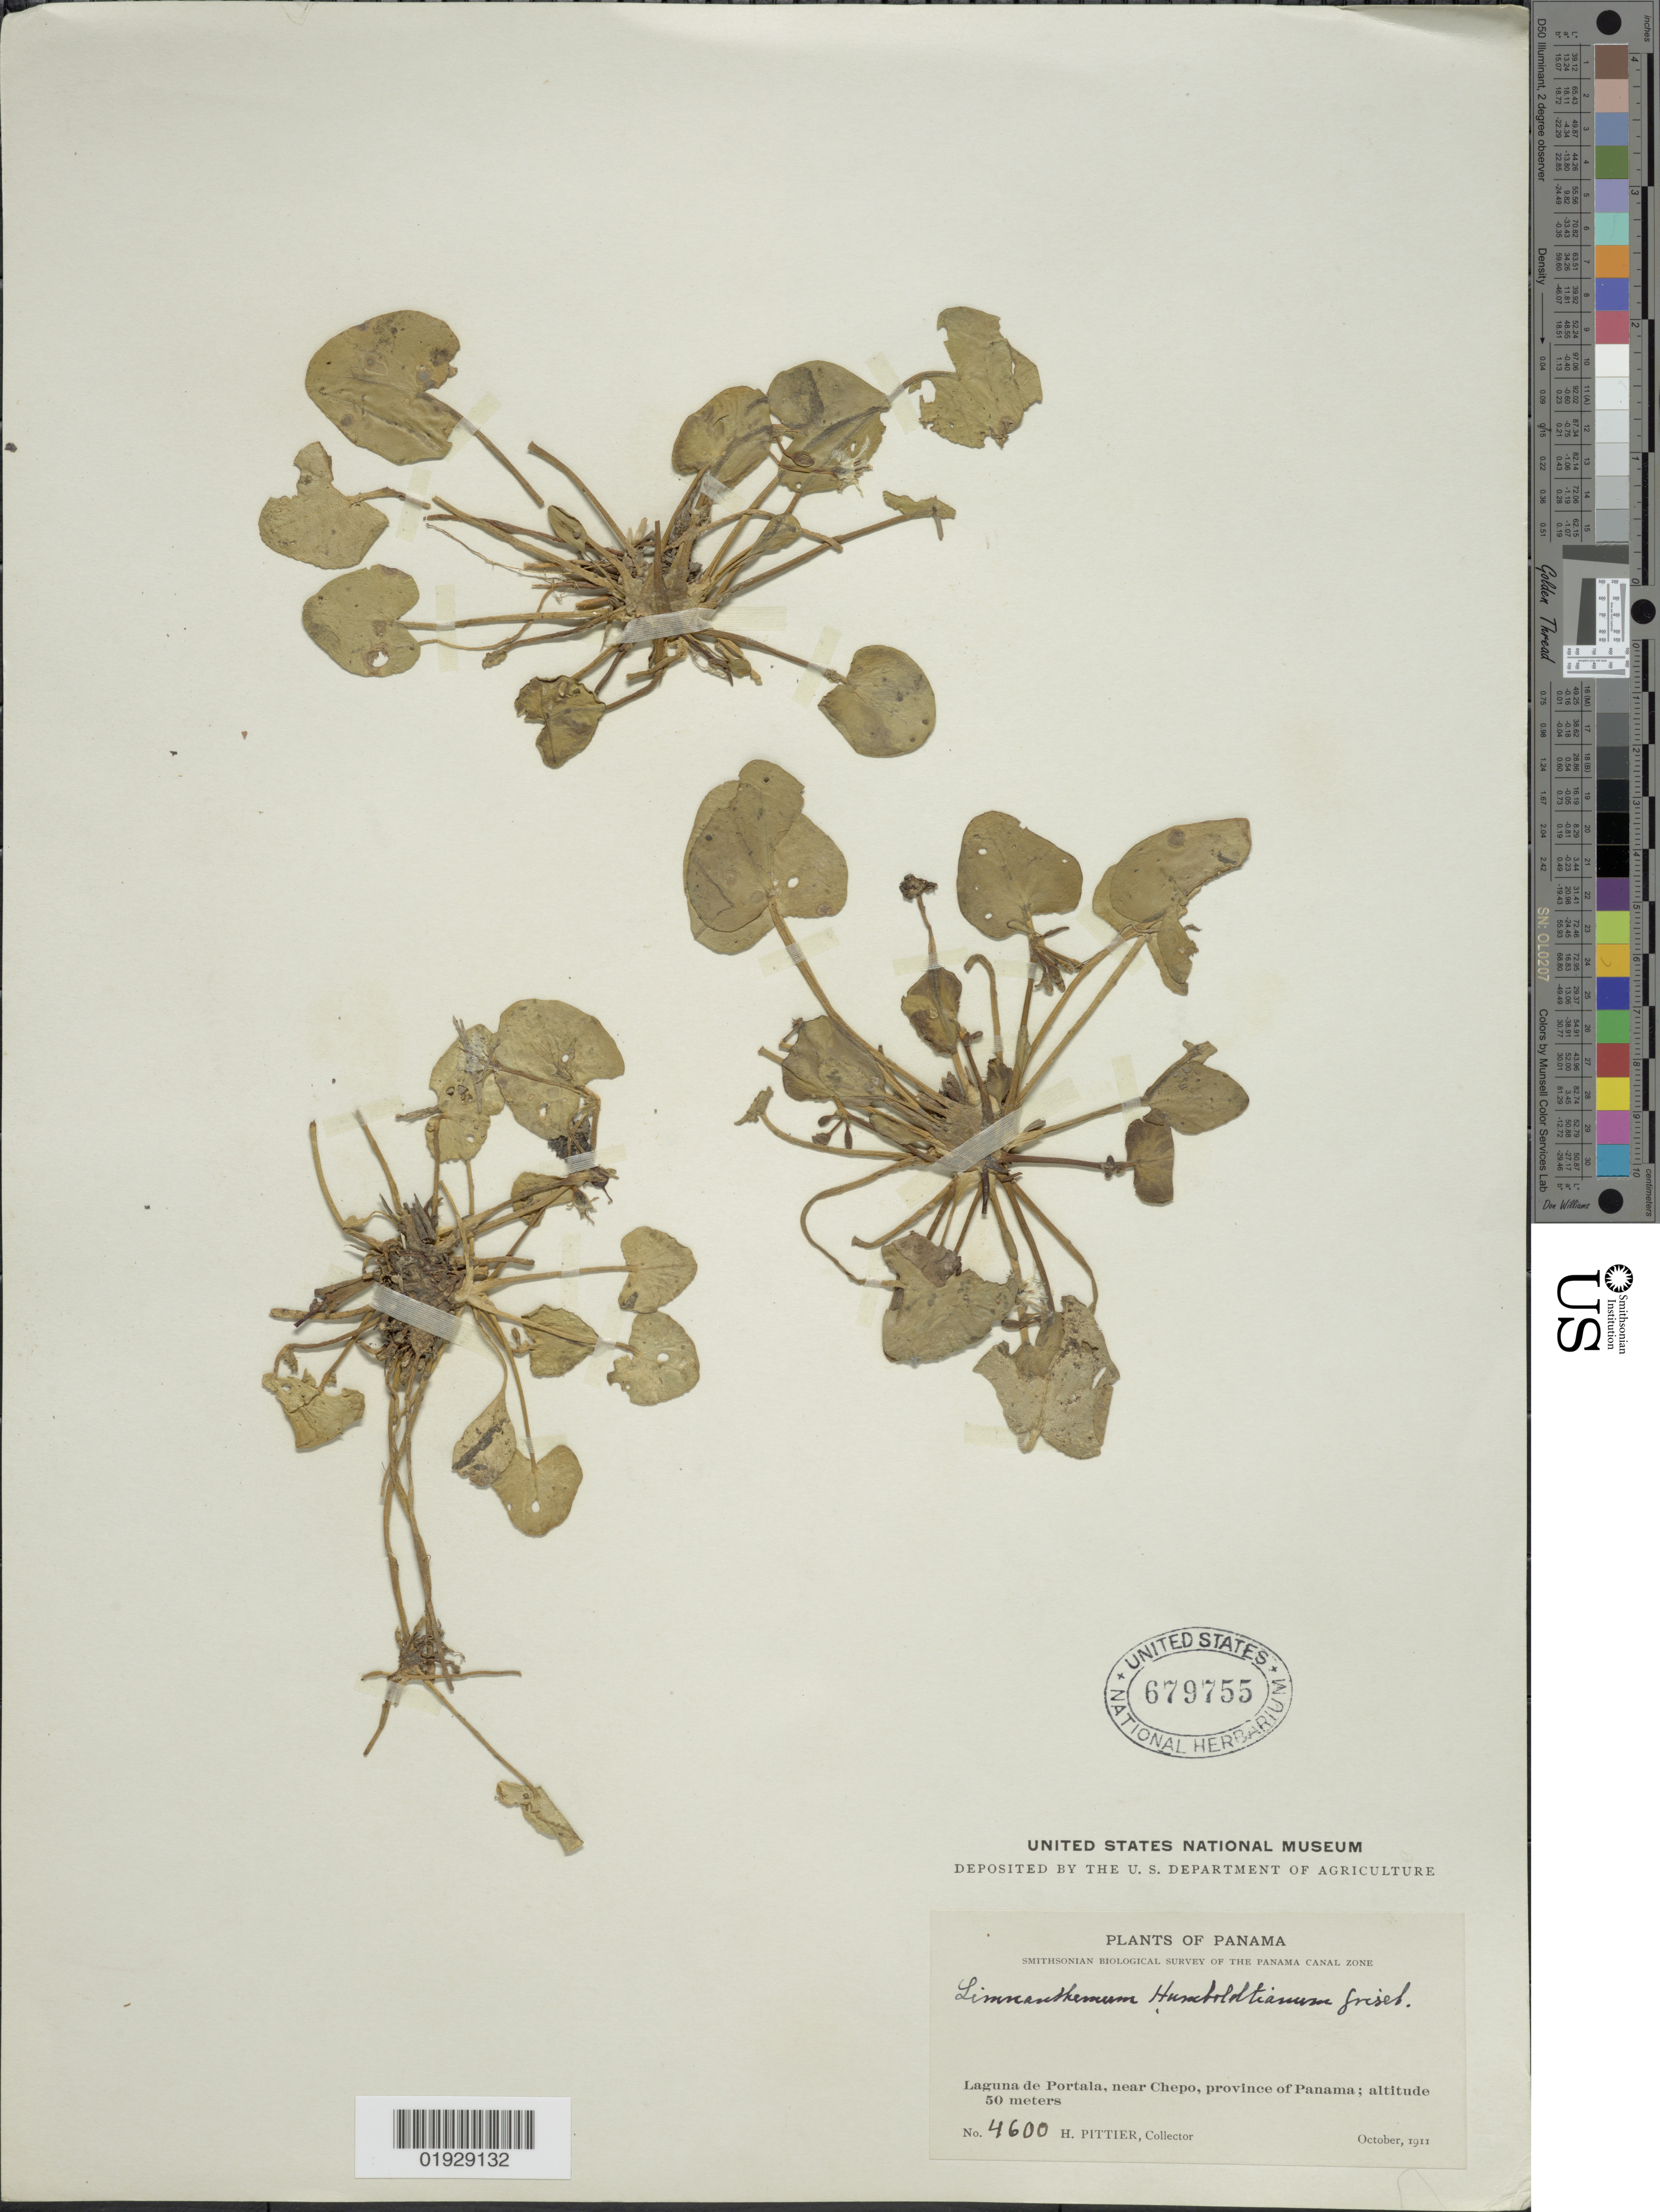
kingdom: Plantae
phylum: Tracheophyta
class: Magnoliopsida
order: Asterales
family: Menyanthaceae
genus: Nymphoides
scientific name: Nymphoides humboldtiana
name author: (Kunth) Kuntze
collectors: H. F. Pittier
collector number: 4600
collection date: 1911-10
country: Panama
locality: Laguna de Portala, near Chepo, province of Panama.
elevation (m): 50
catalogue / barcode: US 679755